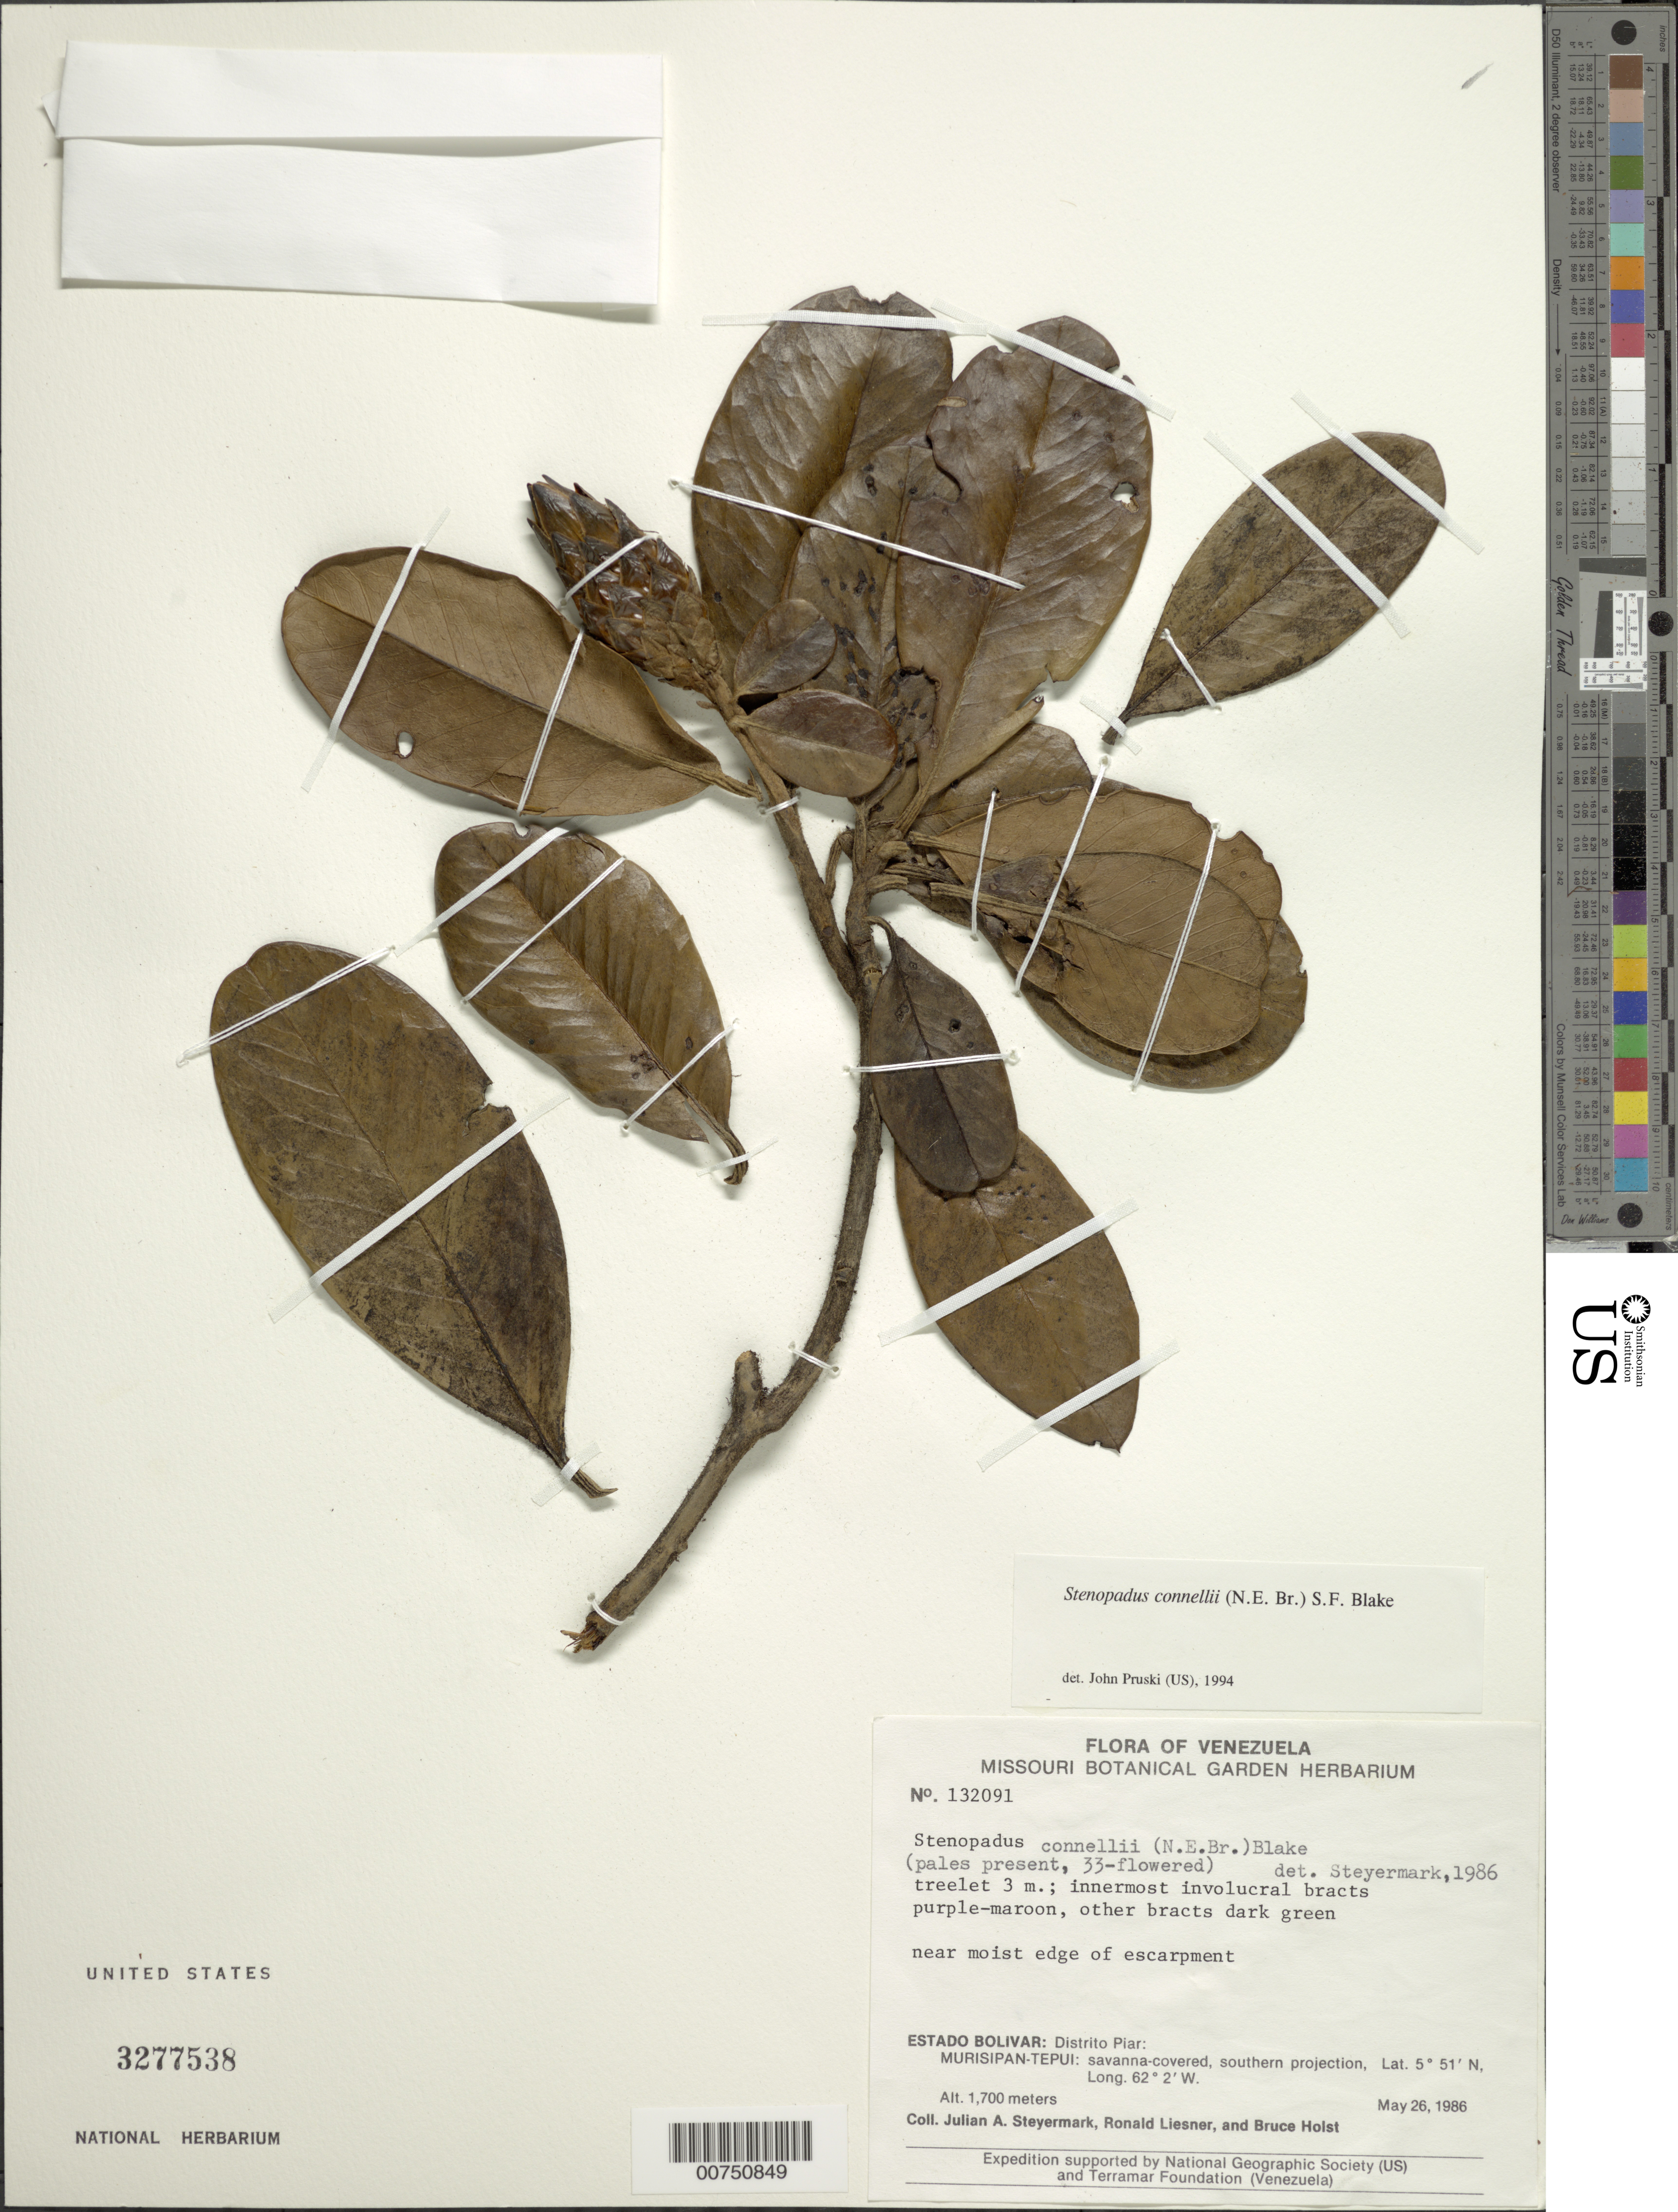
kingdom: Plantae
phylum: Tracheophyta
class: Magnoliopsida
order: Asterales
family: Asteraceae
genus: Stenopadus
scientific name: Stenopadus connellii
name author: (N.E. Br.) S.F. Blake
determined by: Pruski, J. F.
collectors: J. Steyermark, R. L. Liesner & B. Holst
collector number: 132091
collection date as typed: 26-May-86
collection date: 1986-05-26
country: Venezuela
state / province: Bolívar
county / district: Piar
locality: Murisipan-tepuí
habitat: Savanna-covered, southern projection; near moist edge of escarpment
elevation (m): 1700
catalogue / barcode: US 3277538